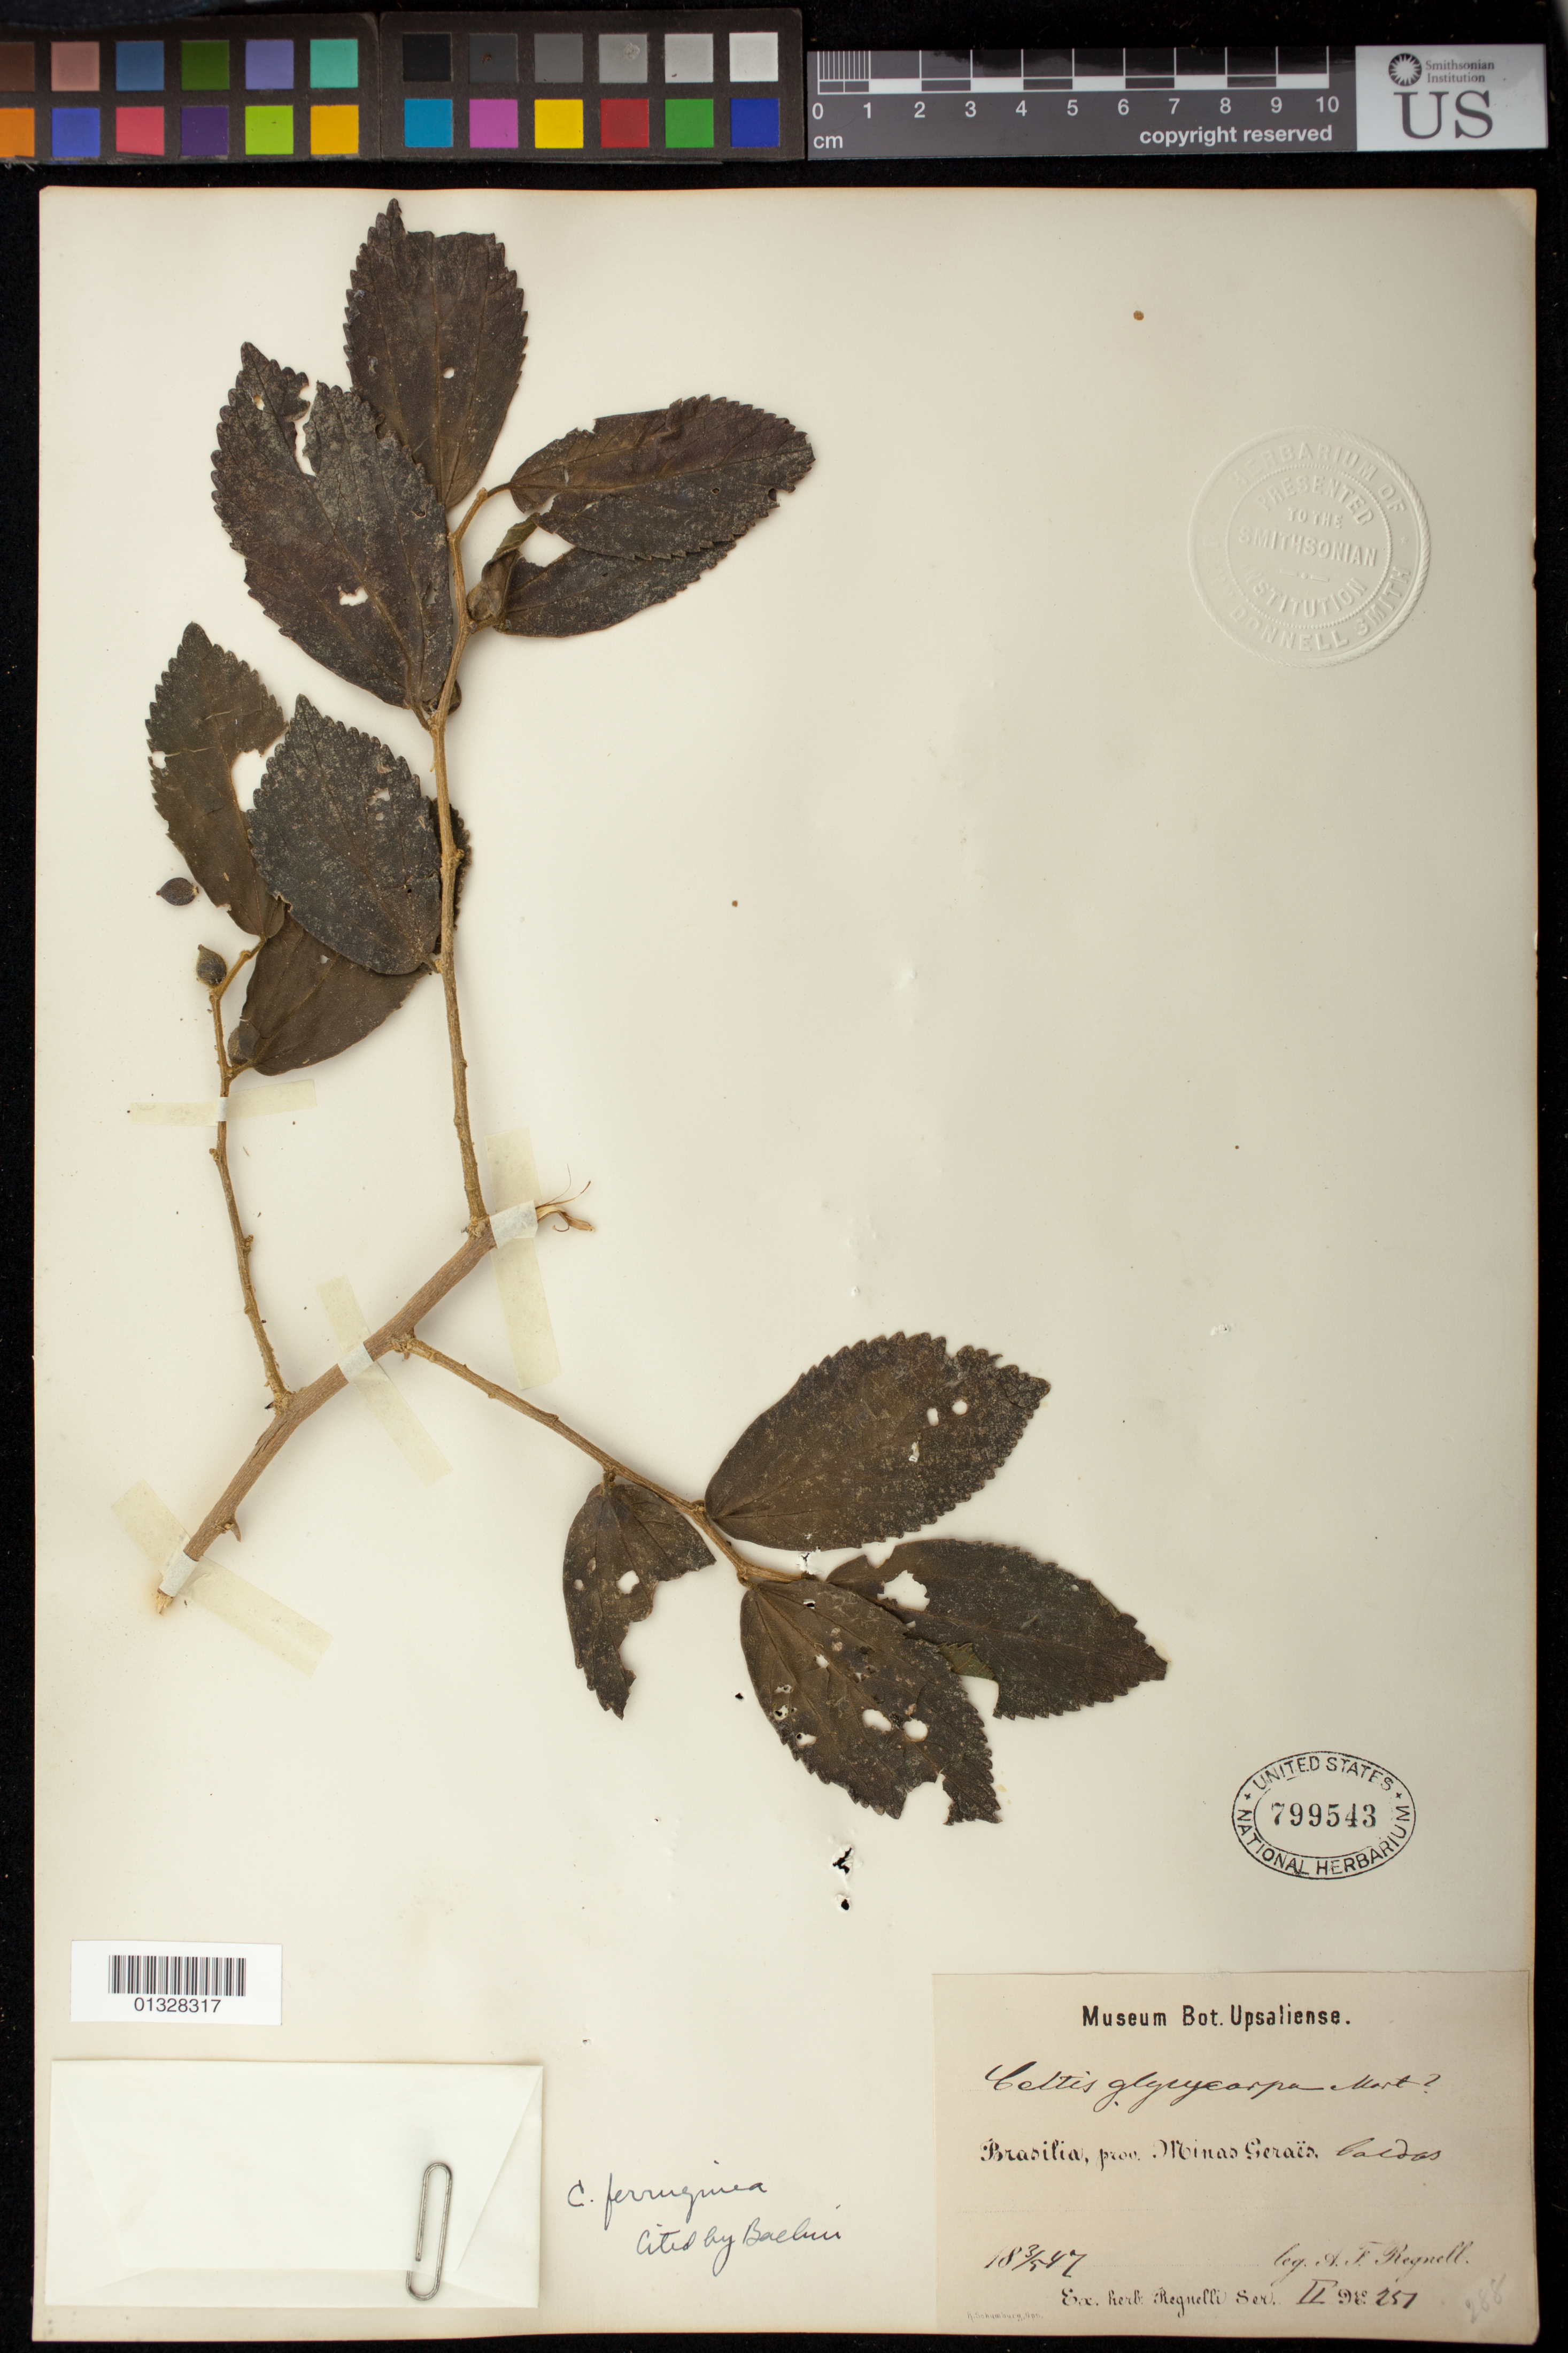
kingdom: Plantae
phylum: Tracheophyta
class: Magnoliopsida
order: Rosales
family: Cannabaceae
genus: Celtis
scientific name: Celtis ferruginea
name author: Walp.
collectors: A. Regnell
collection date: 1847-05-03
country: Brazil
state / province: Minas Gerais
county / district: Caldas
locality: Brasilia, prov. Minas Geraes.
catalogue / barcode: US 799543